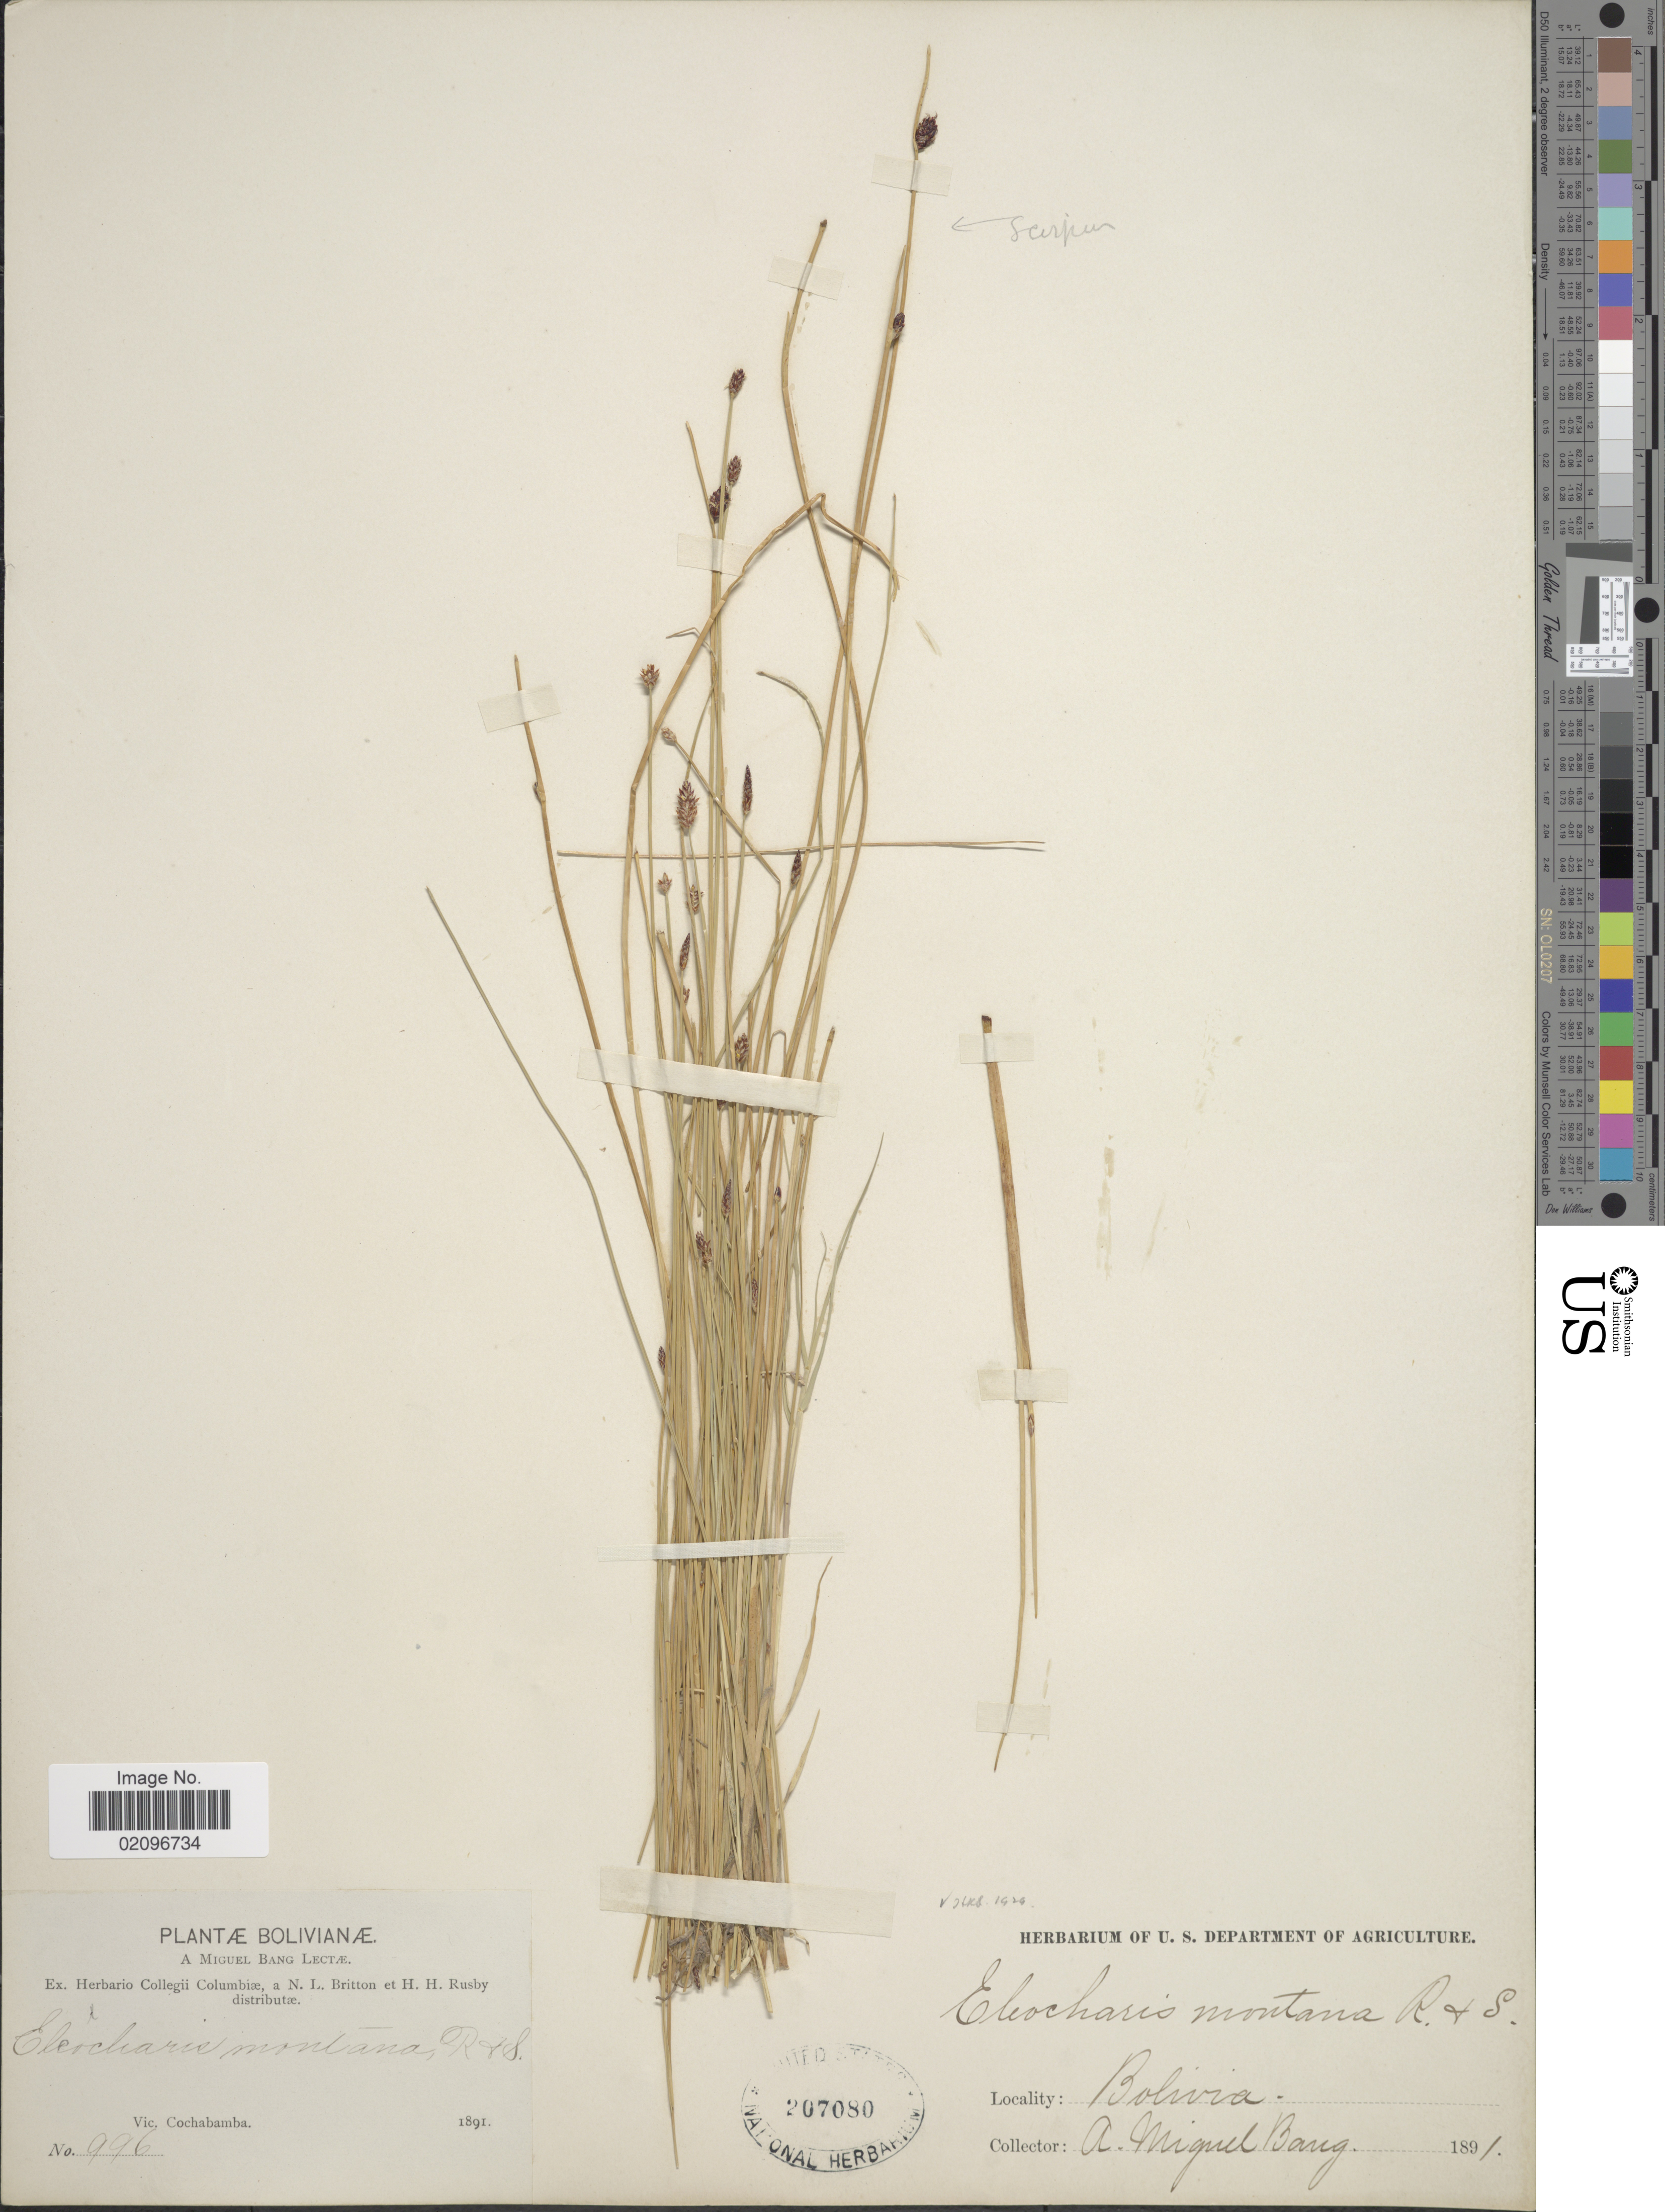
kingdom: Plantae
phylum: Tracheophyta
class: Liliopsida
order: Poales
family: Cyperaceae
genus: Eleocharis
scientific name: Eleocharis montana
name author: (Kunth) Roem. & Schult.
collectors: M. Bang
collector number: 996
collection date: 1891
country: Bolivia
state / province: Cochabamba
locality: Bolivia, Vic. Cochabamba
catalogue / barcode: US 207080